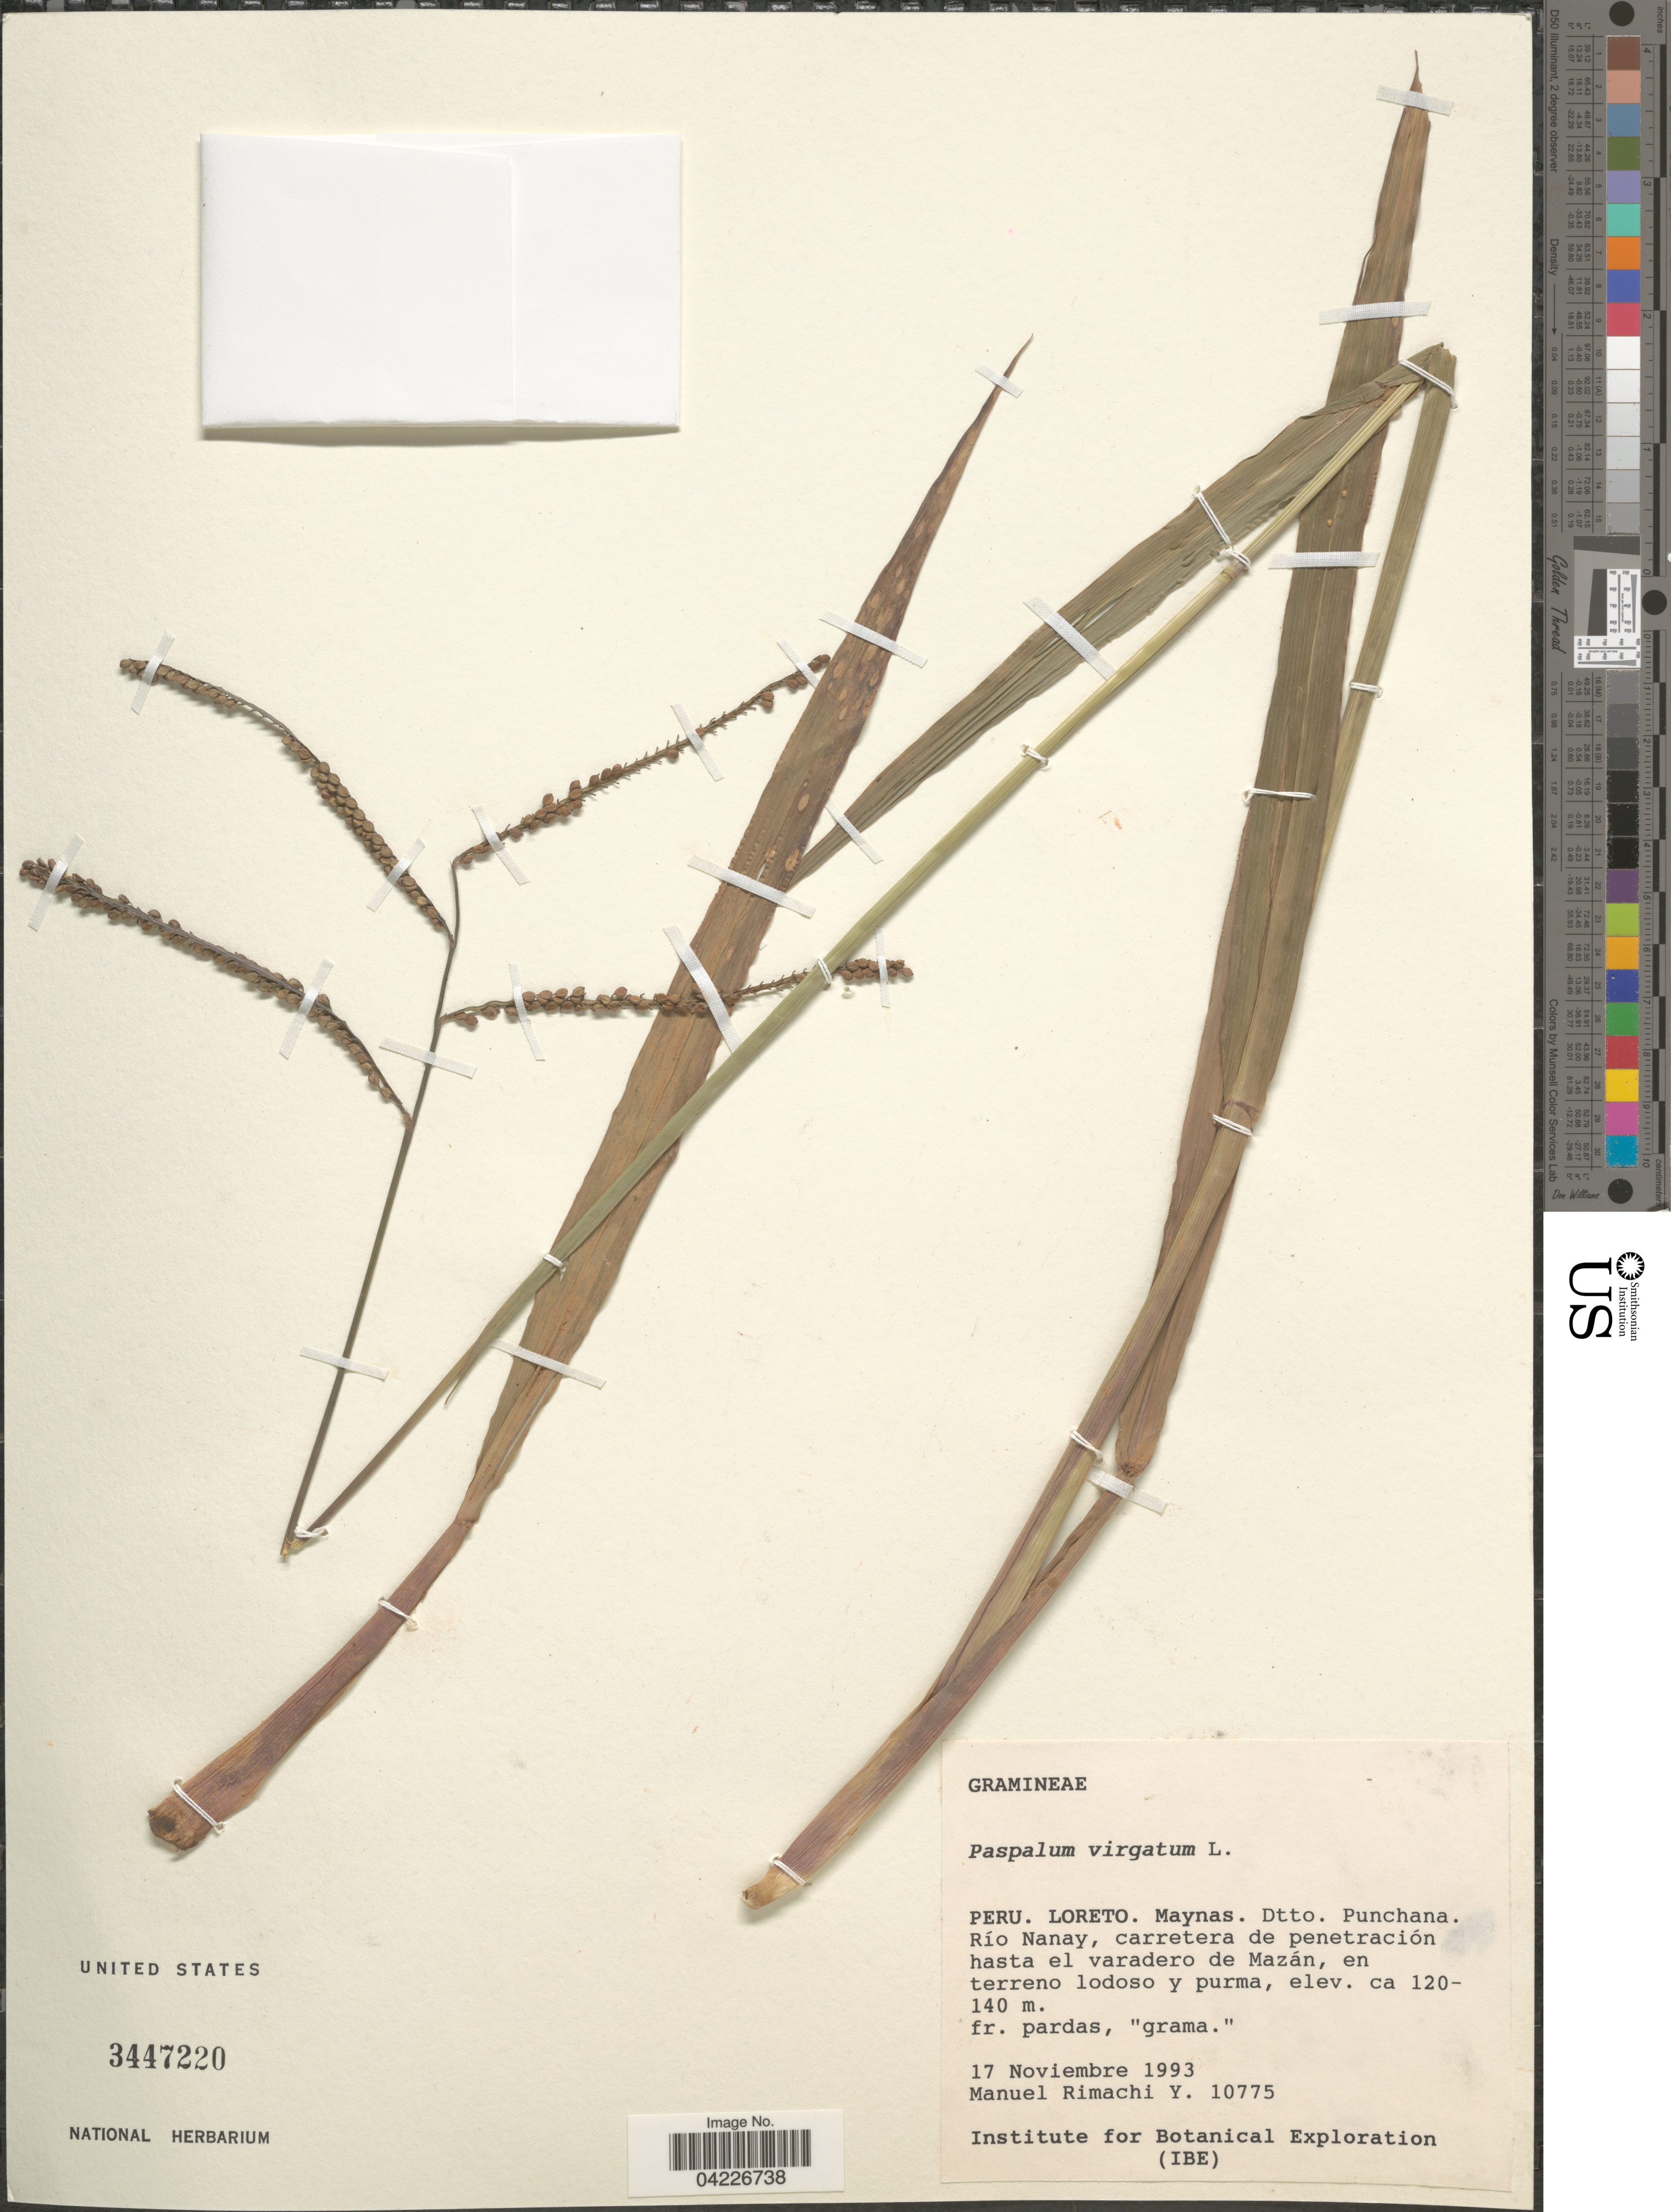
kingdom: Plantae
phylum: Tracheophyta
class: Liliopsida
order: Poales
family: Poaceae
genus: Paspalum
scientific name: Paspalum virgatum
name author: L.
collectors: M. Rimachi Y.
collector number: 10775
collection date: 1993-11-17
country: Peru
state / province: Loreto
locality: Maynas. Dtto. Punchana. Río Nanay, carretera de penetración hasta el varadero de Mazán. Institute for Botanical Exploration (IBE).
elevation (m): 120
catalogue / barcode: US 3447220